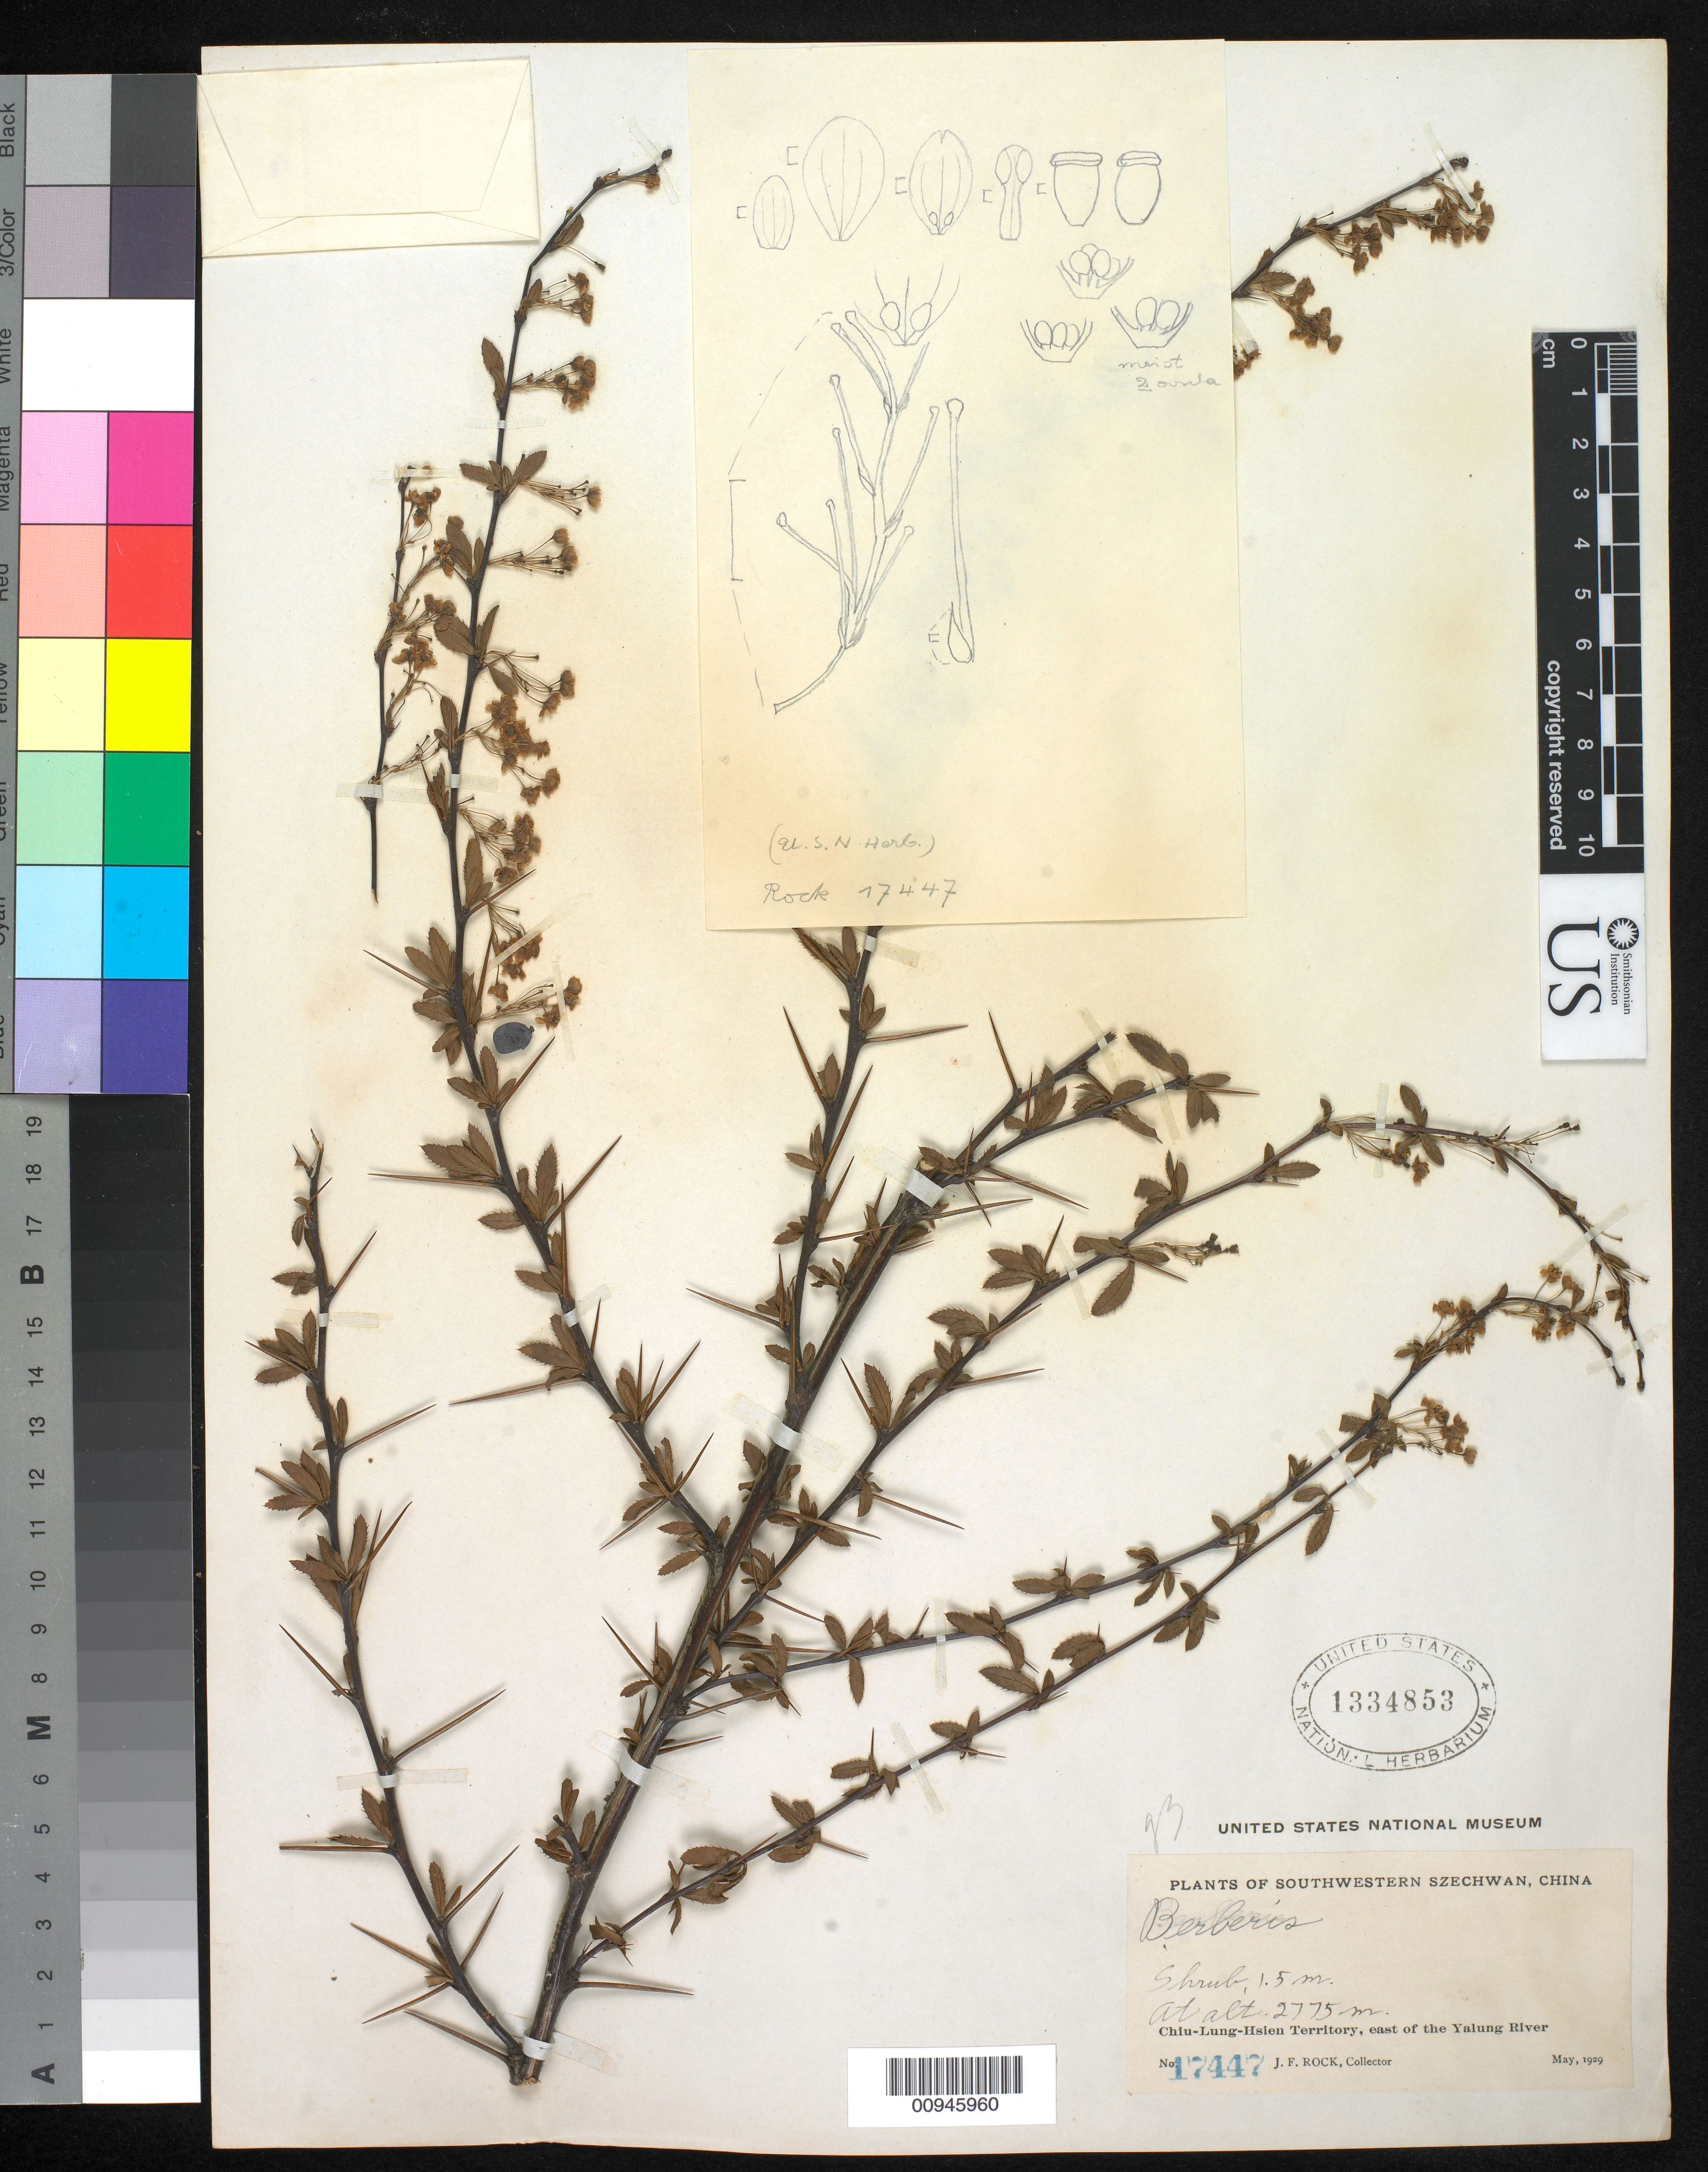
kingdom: Plantae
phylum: Tracheophyta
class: Magnoliopsida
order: Ranunculales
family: Berberidaceae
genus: Berberis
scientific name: Berberis sp.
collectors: J. F. Rock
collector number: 17447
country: China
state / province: Sichuan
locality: Chiu-Lung-Hsien Territory, E of Yalung River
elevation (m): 2775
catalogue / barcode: US 1334853